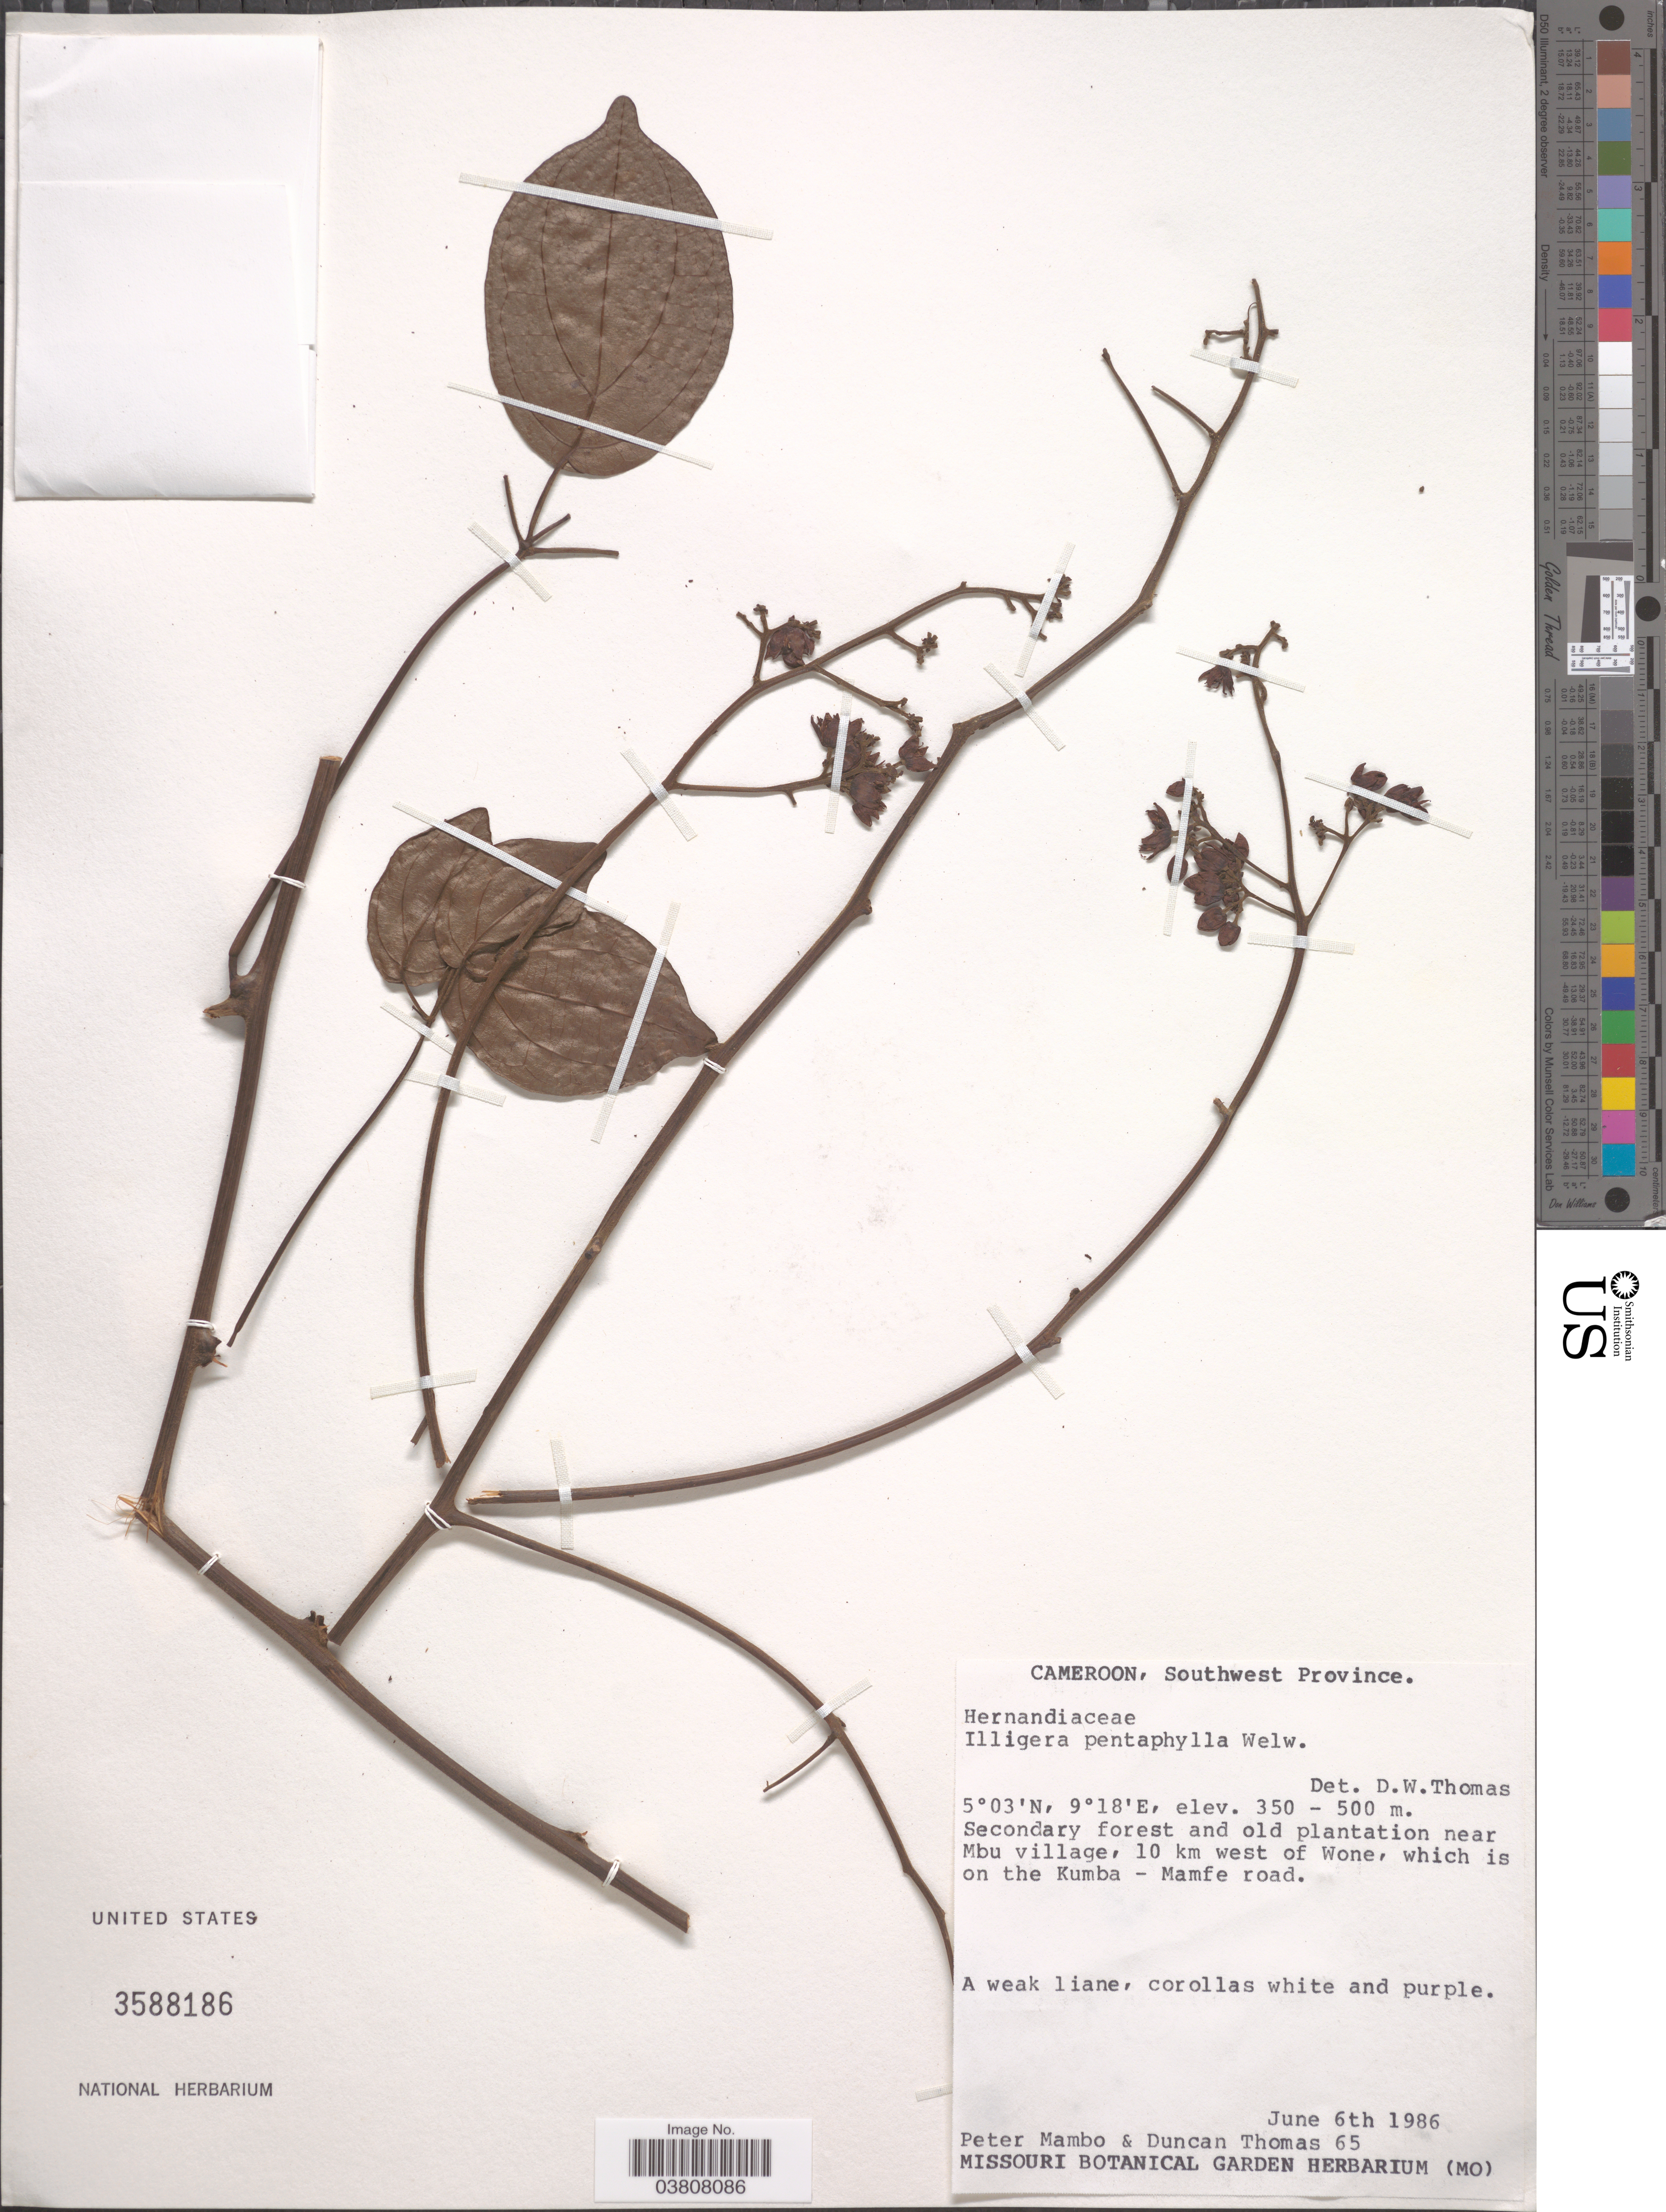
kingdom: Plantae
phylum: Tracheophyta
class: Magnoliopsida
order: Laurales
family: Hernandiaceae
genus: Illigera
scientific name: Illigera pentaphylla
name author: Welw.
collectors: P. Mambo & D. W. Thomas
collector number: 65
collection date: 1986-06-06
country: Cameroon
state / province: Sud-Ouest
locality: Souwest Province. Secondary forest and old plantation near Mbu village, 10 km west of Wonem which is on the Kumba - Mamfe road.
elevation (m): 350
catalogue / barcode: US 3588186